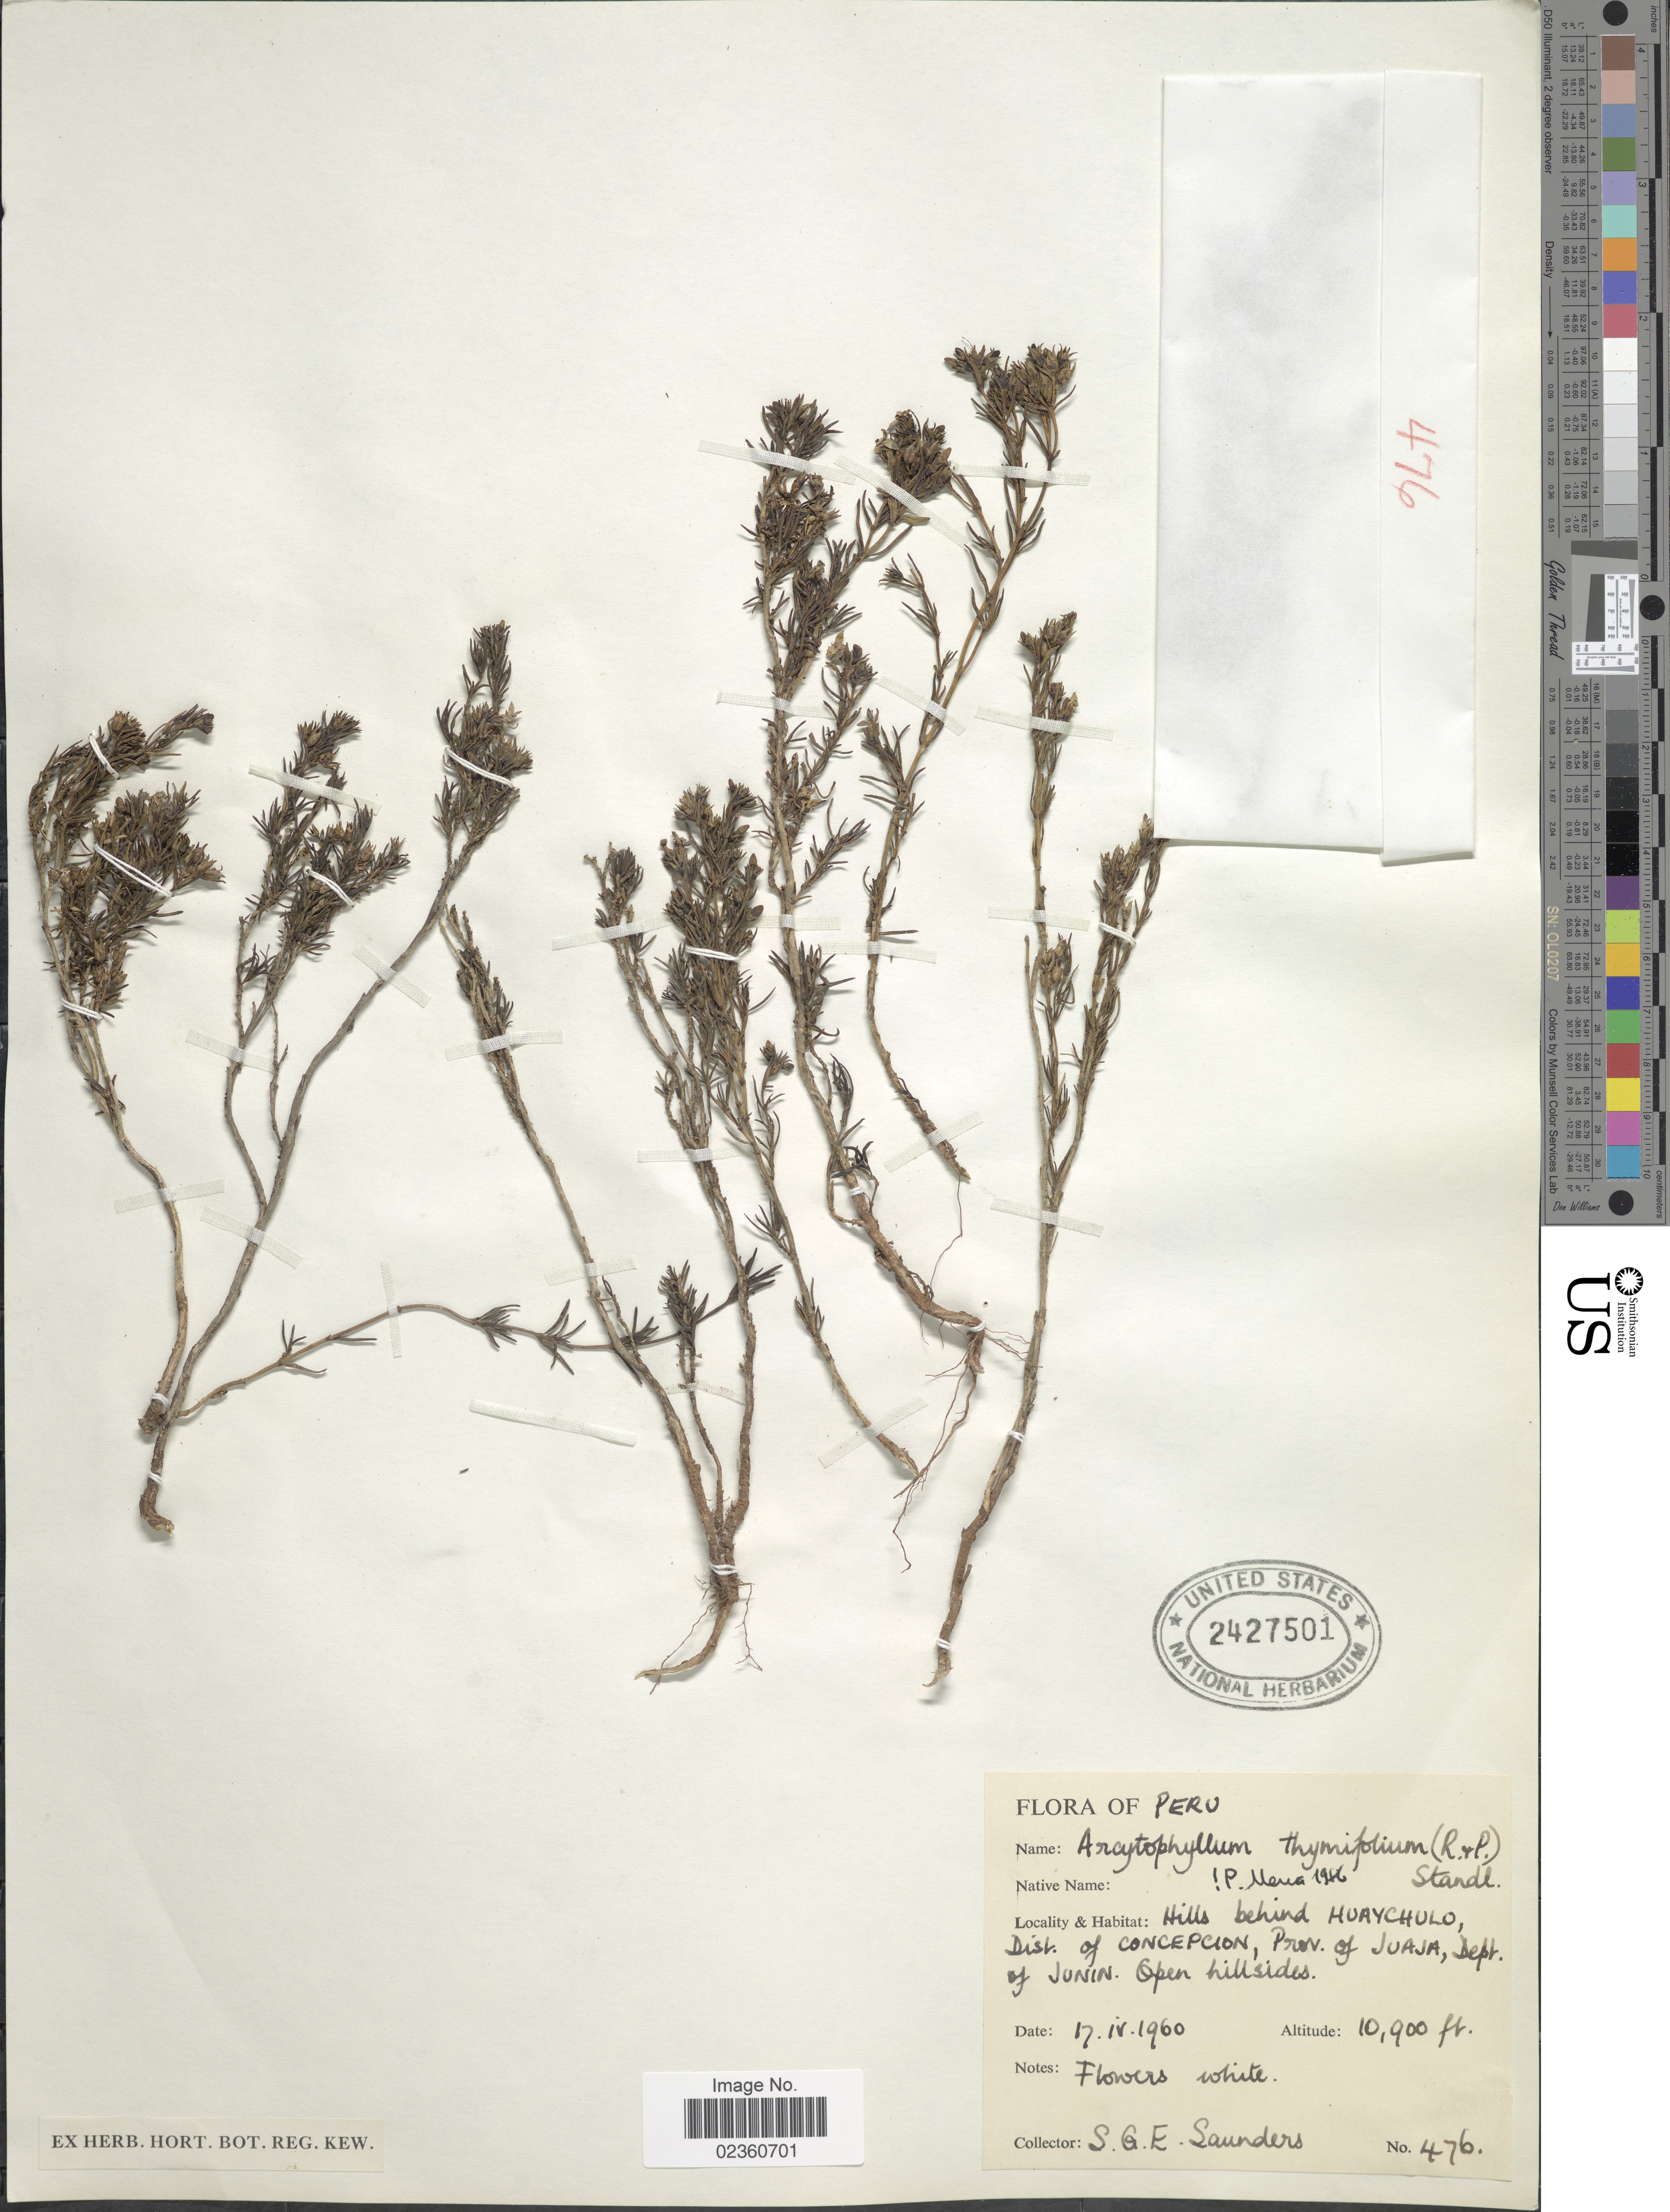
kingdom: Plantae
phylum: Tracheophyta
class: Magnoliopsida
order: Gentianales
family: Rubiaceae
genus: Arcytophyllum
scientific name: Arcytophyllum thymifolium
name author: (Ruiz & Pav.) Standl.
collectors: S. G. E. Saunders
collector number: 476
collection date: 1960-04-17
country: Peru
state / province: Junín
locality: Hills behind Huaychulo, Dist of Concepcion, Prov. of Juaja, Dept. of Junin. Open hillsides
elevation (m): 3322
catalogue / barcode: US 2427501